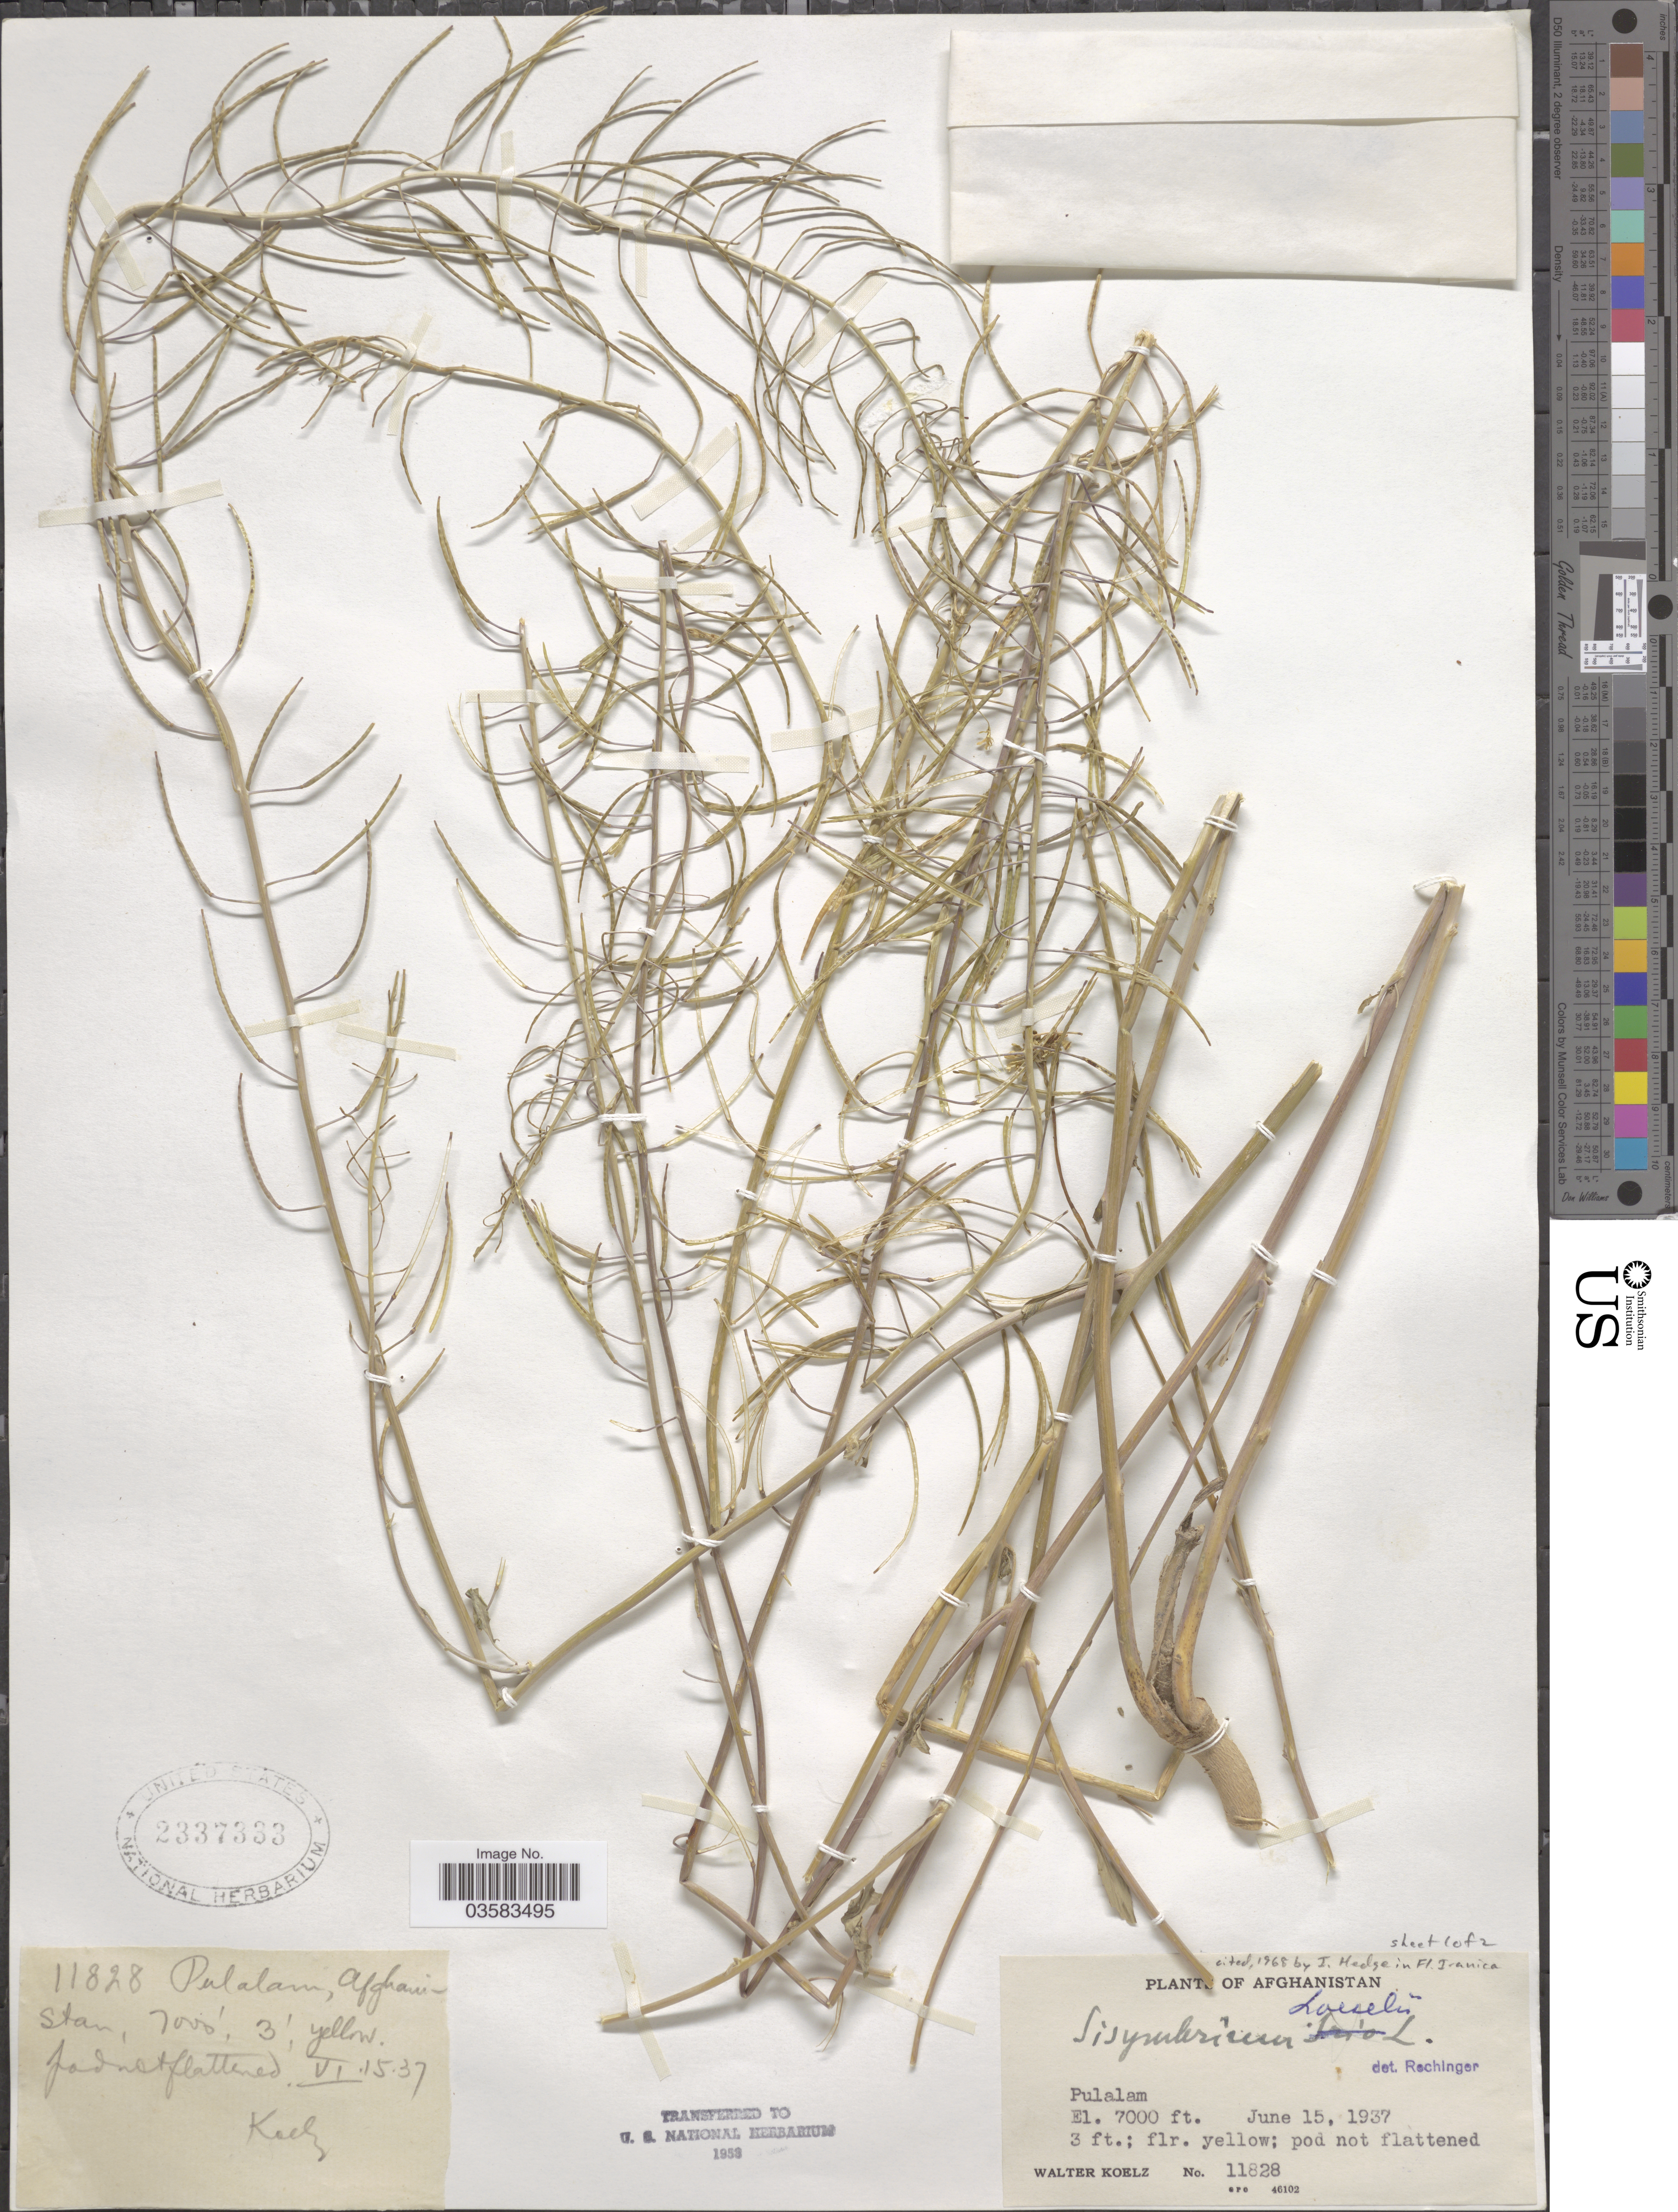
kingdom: Plantae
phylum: Tracheophyta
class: Magnoliopsida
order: Brassicales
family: Brassicaceae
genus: Sisymbrium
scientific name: Sisymbrium loeselii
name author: L.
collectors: W. N. Koelz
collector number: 11828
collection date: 1937-06-15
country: Afghanistan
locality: Pulalam.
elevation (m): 2134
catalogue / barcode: US 2337333